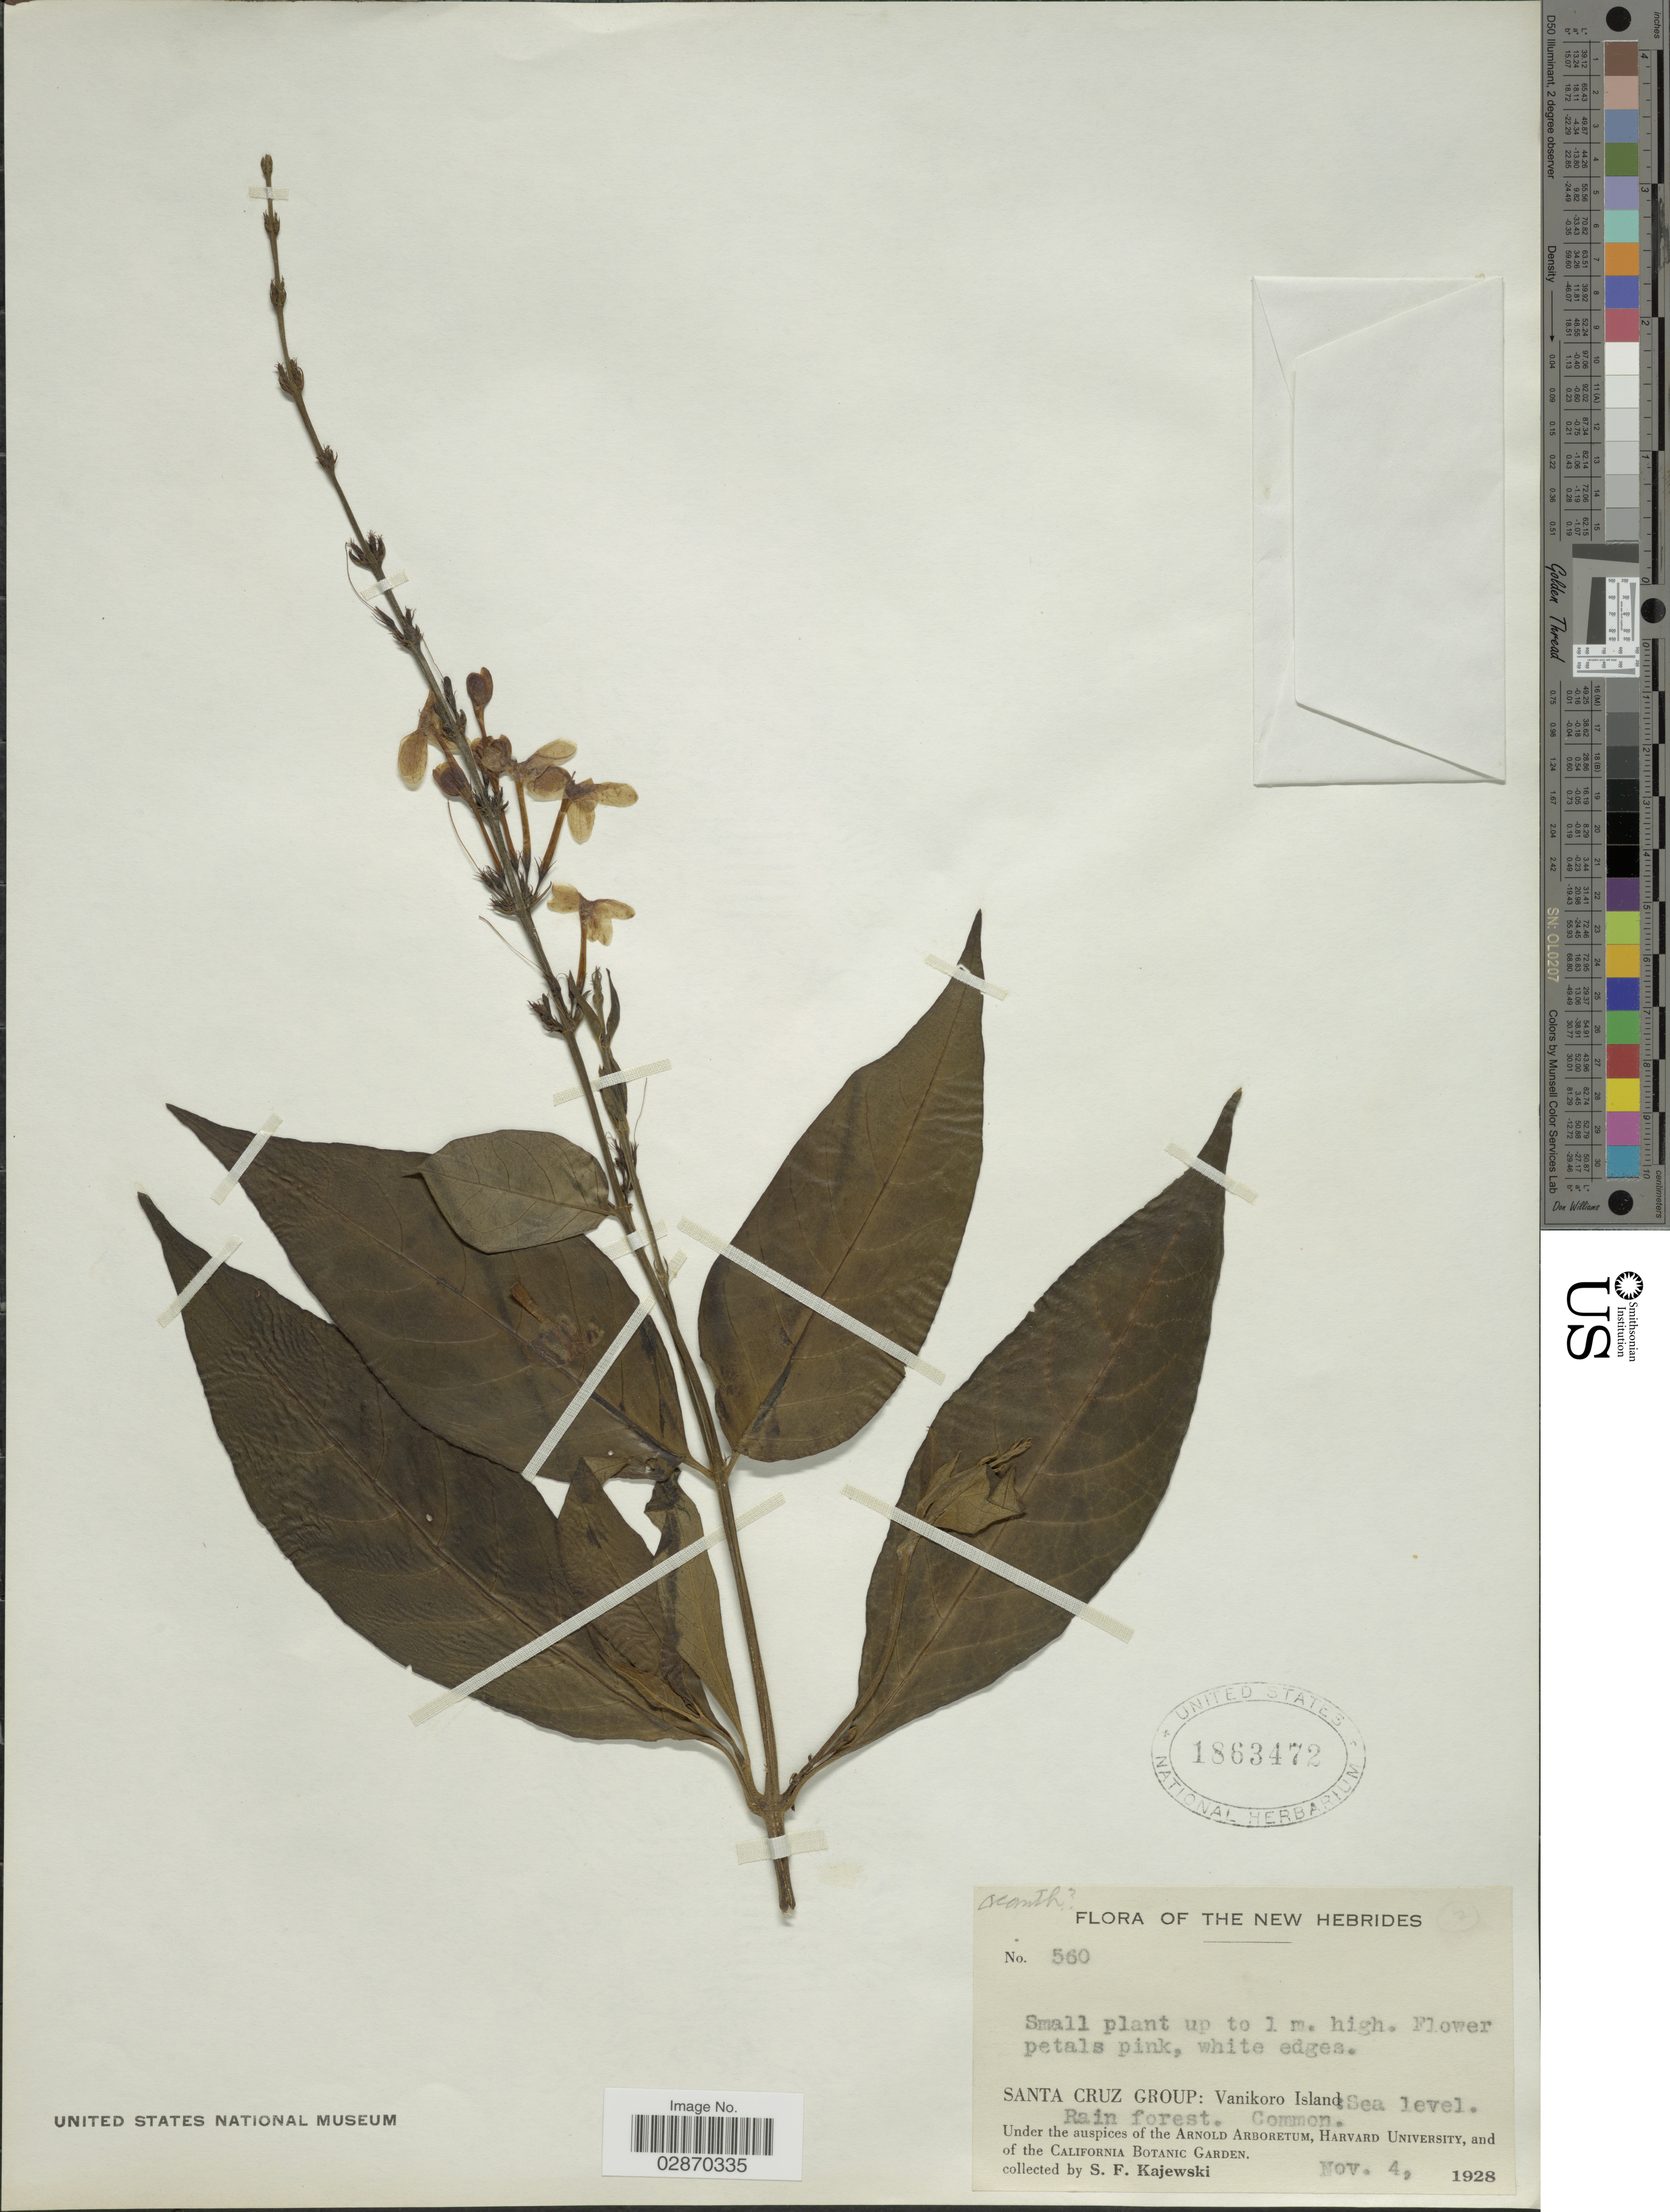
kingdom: Plantae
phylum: Tracheophyta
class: Magnoliopsida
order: Lamiales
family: Acanthaceae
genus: Pseuderanthemum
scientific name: Pseuderanthemum carruthersii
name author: (Seem.) Guillaumin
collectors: S. Kajewski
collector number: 560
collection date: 1928-11-04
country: Solomon Islands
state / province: Santa Cruz Is.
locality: New Hebrides. Santa Cruz Group: Vanikoro Island.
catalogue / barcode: US 1863472